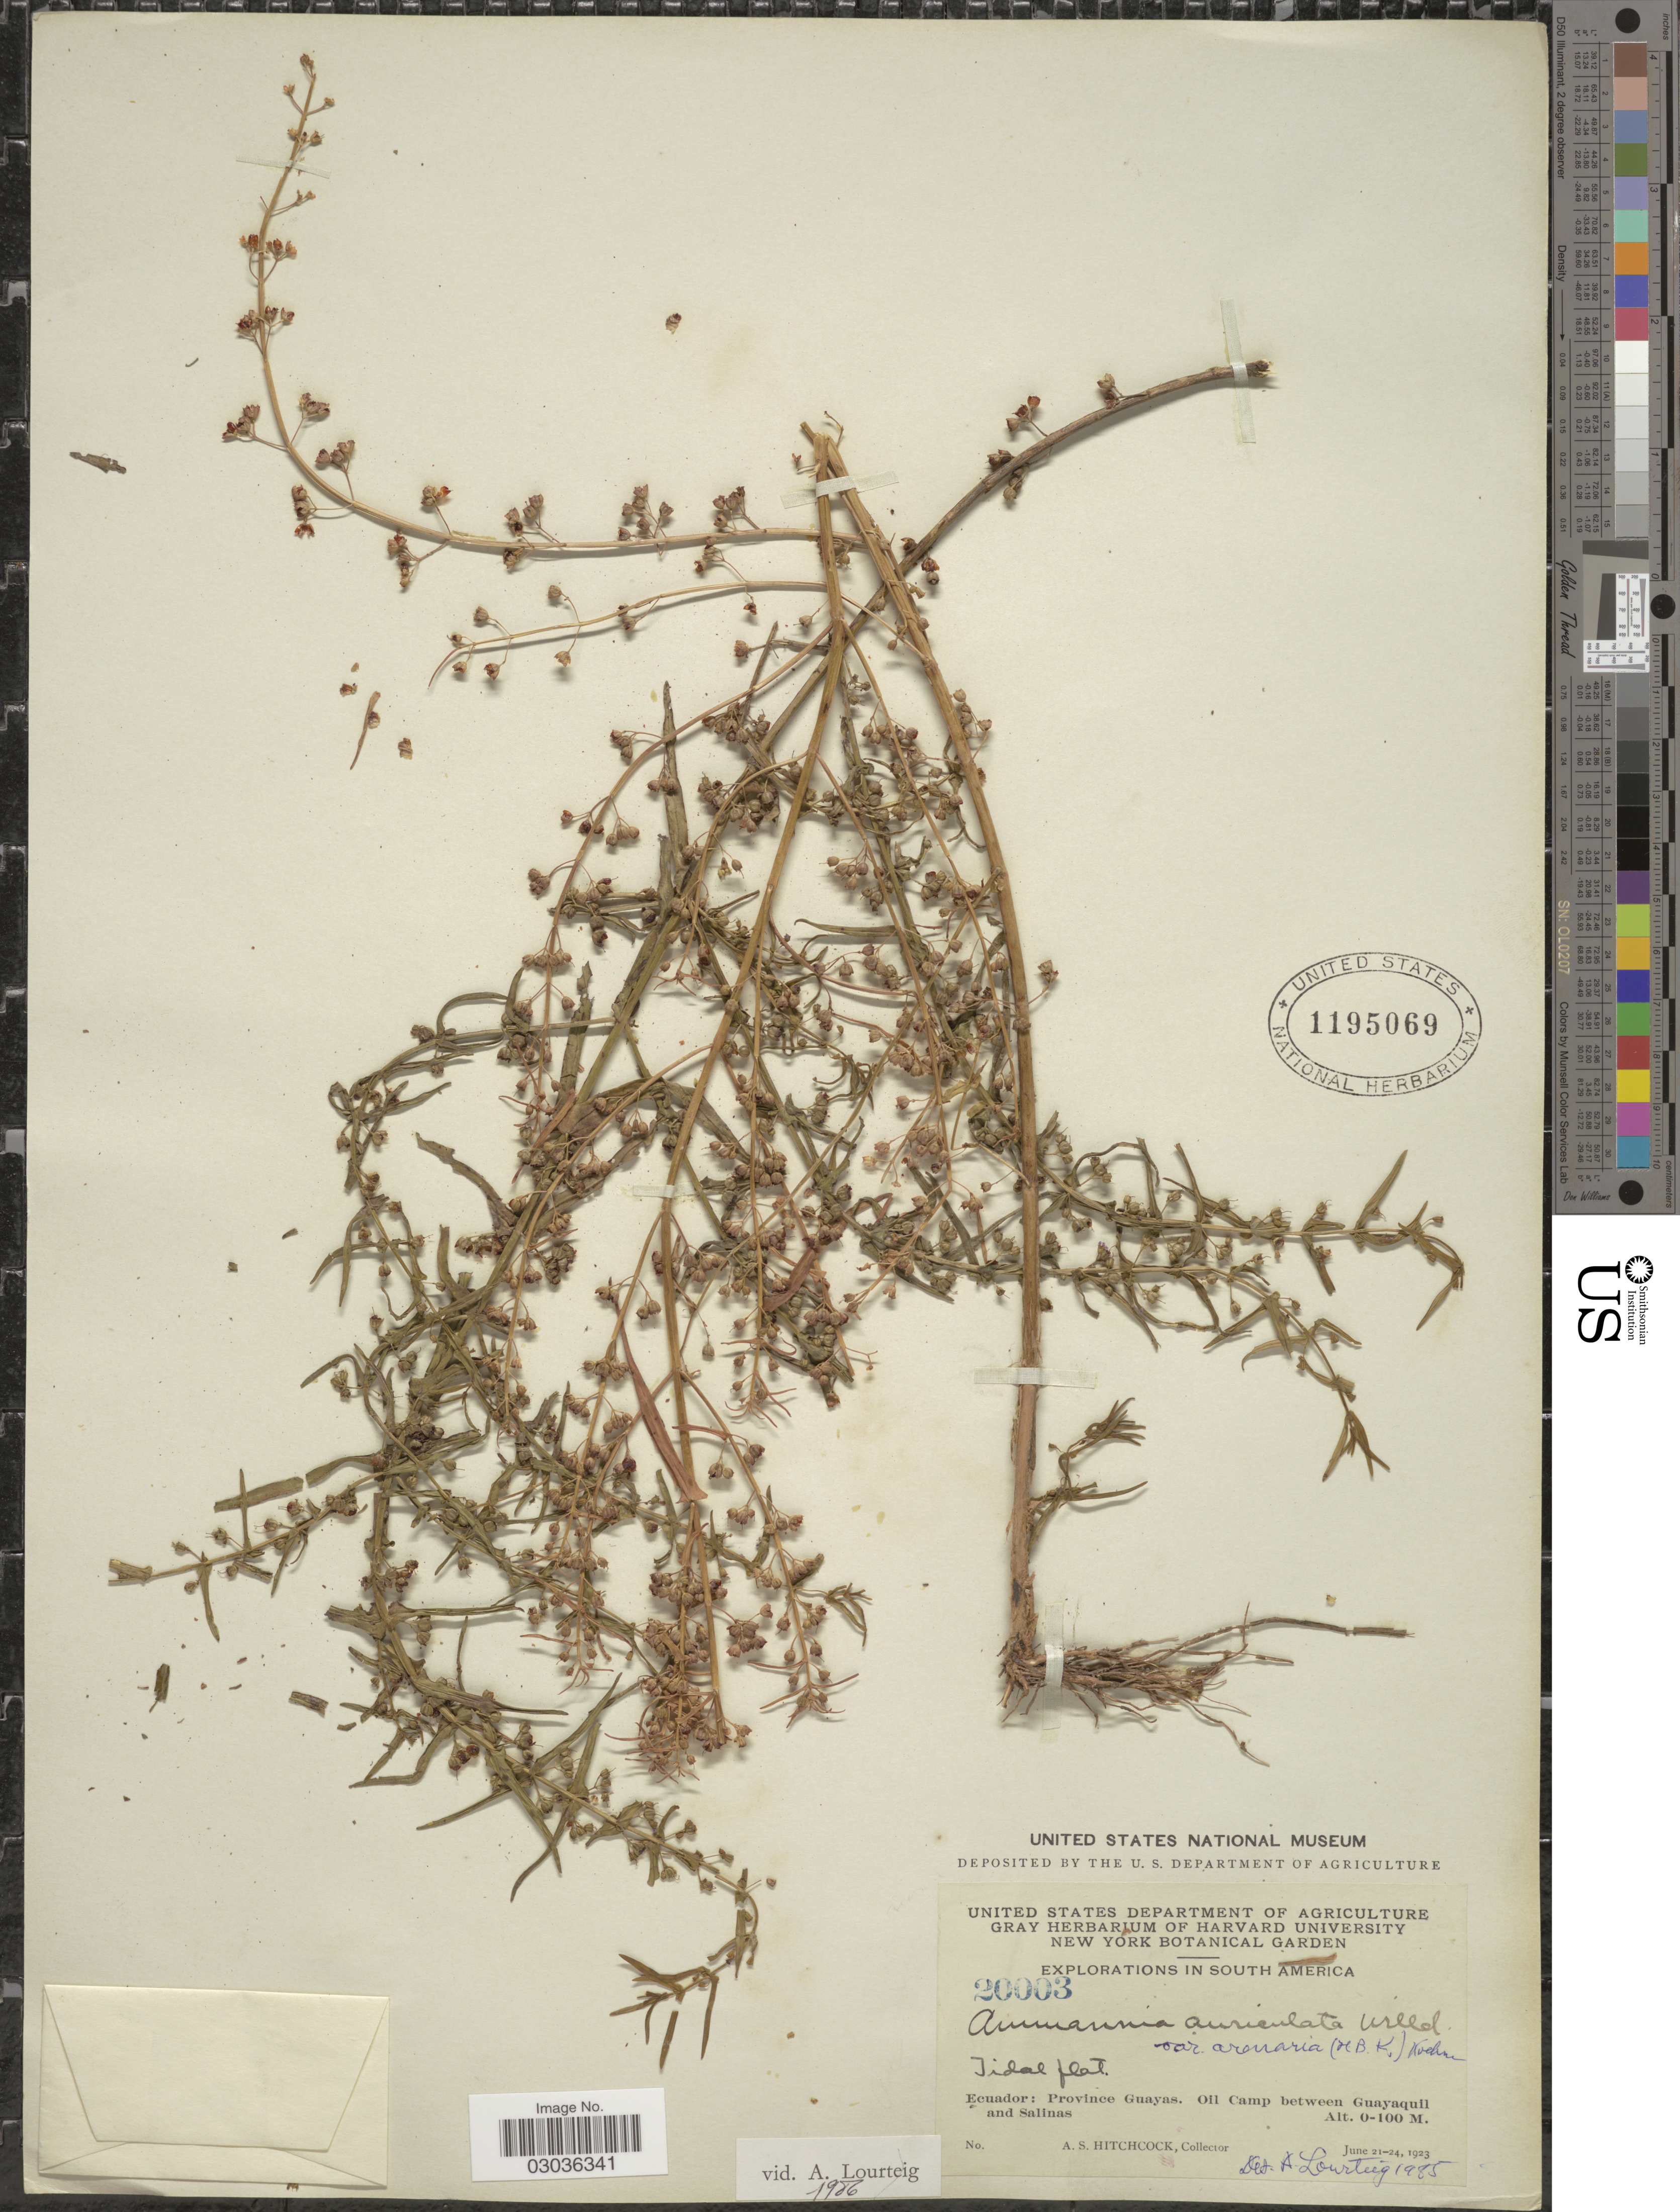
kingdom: Plantae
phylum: Tracheophyta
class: Magnoliopsida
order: Myrtales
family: Lythraceae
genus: Ammannia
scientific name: Ammannia auriculata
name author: Willd.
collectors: A. S. Hitchcock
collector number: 20003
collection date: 1923-06-21/1923-06-24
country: Ecuador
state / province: Guayas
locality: Oil Camp between Guayaquil and Salinas.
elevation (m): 0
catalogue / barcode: US 1195069